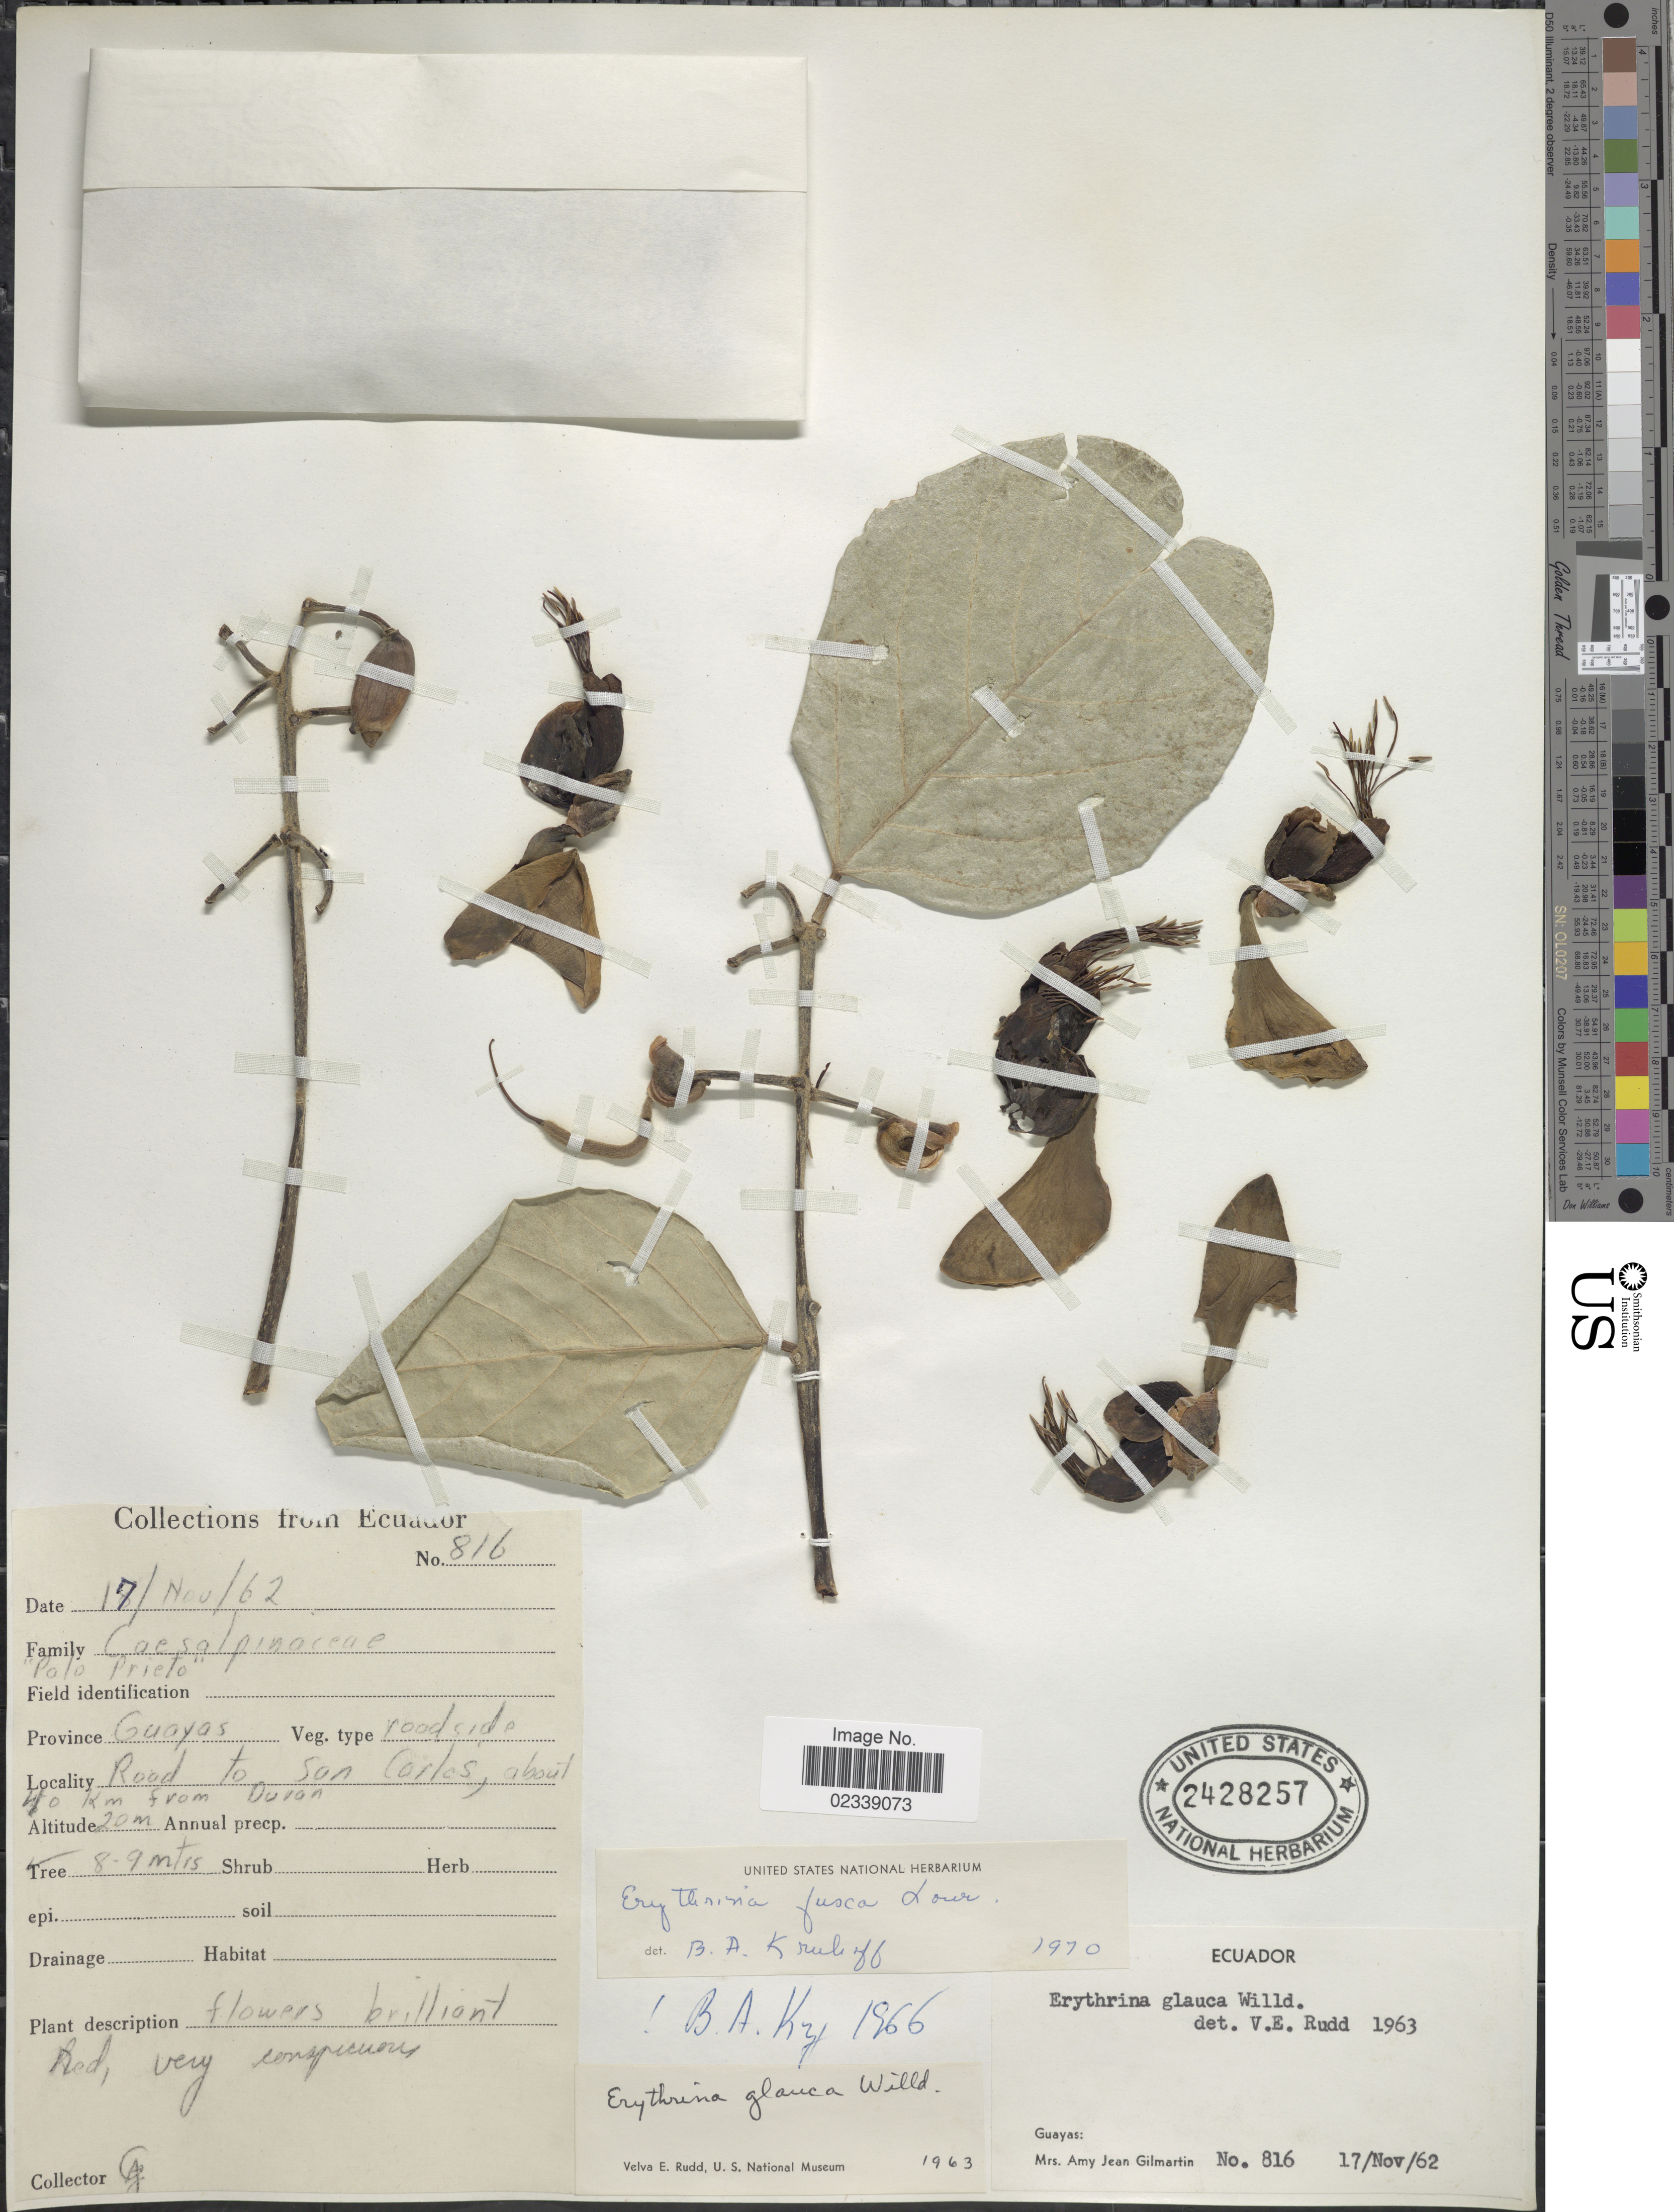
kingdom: Plantae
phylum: Tracheophyta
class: Magnoliopsida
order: Fabales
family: Fabaceae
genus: Erythrina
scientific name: Erythrina fusca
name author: Lour.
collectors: A. J. Gilmartin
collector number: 816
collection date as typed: Transcribed d/m/y: 17/11/62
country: Ecuador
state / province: Guayas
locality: Road to San Carlos, about 40 km from Duran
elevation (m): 20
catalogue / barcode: US 2428257